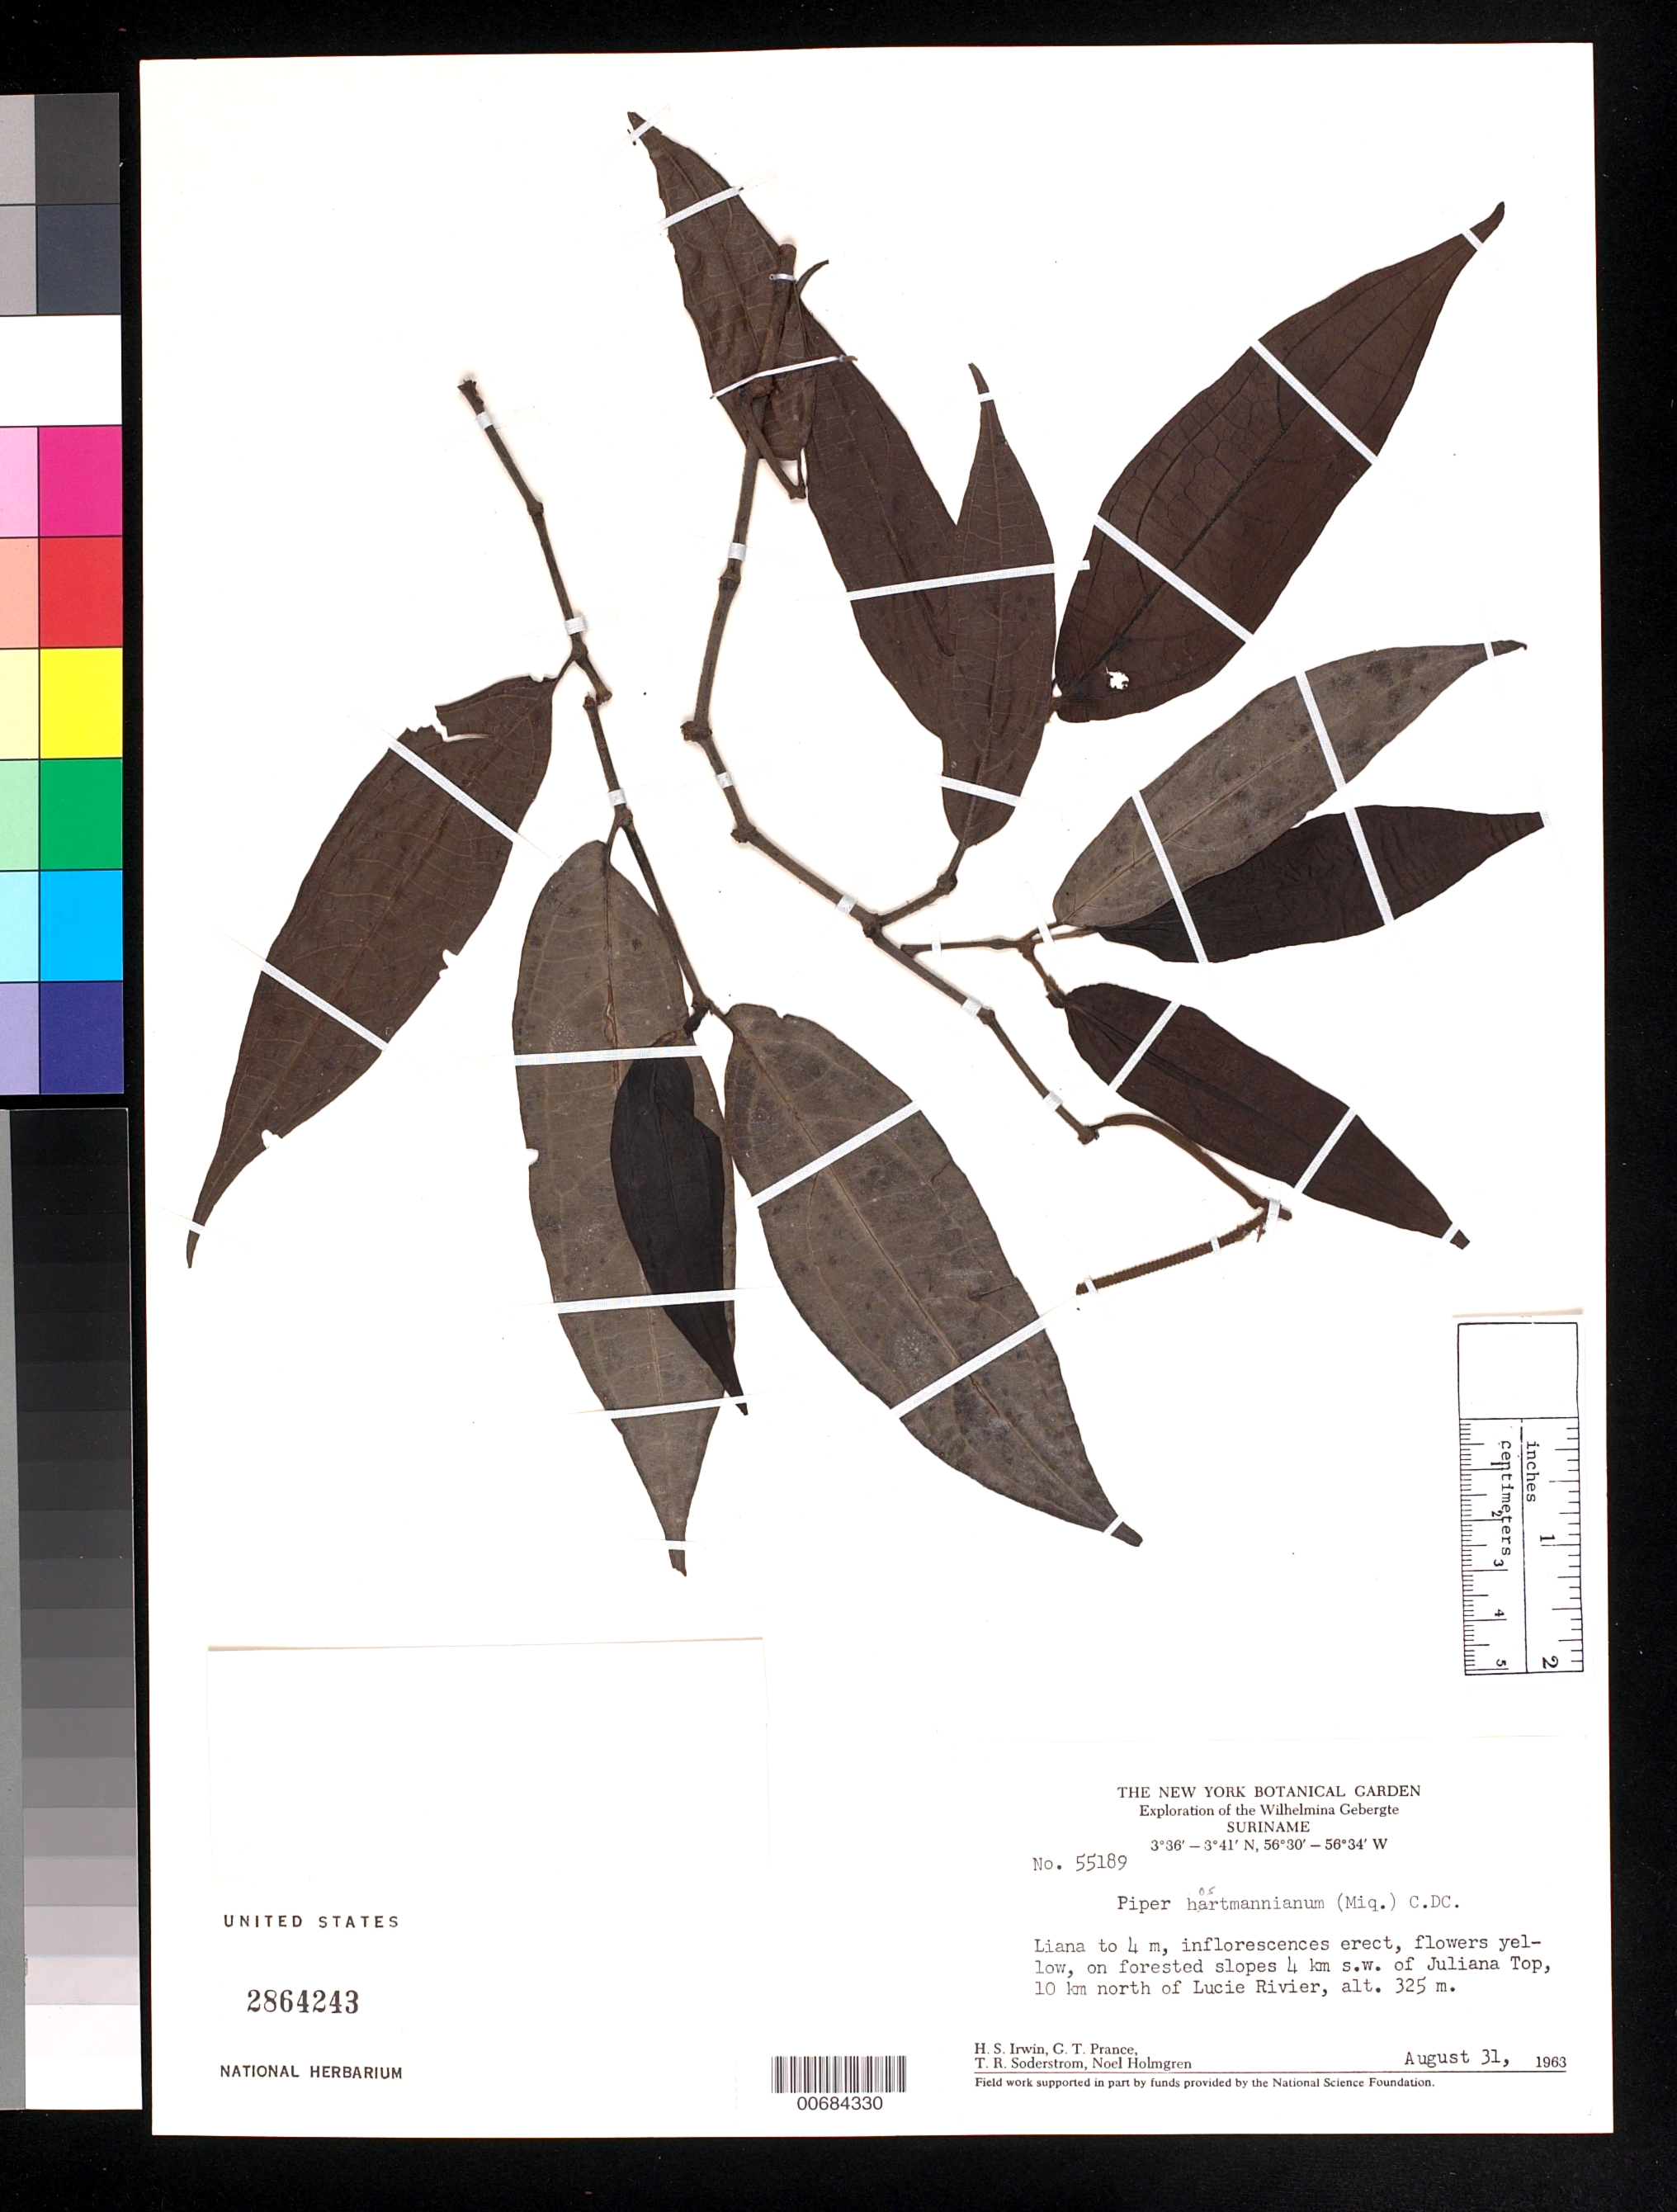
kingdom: Plantae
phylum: Tracheophyta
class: Magnoliopsida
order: Piperales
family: Piperaceae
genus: Piper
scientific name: Piper hostmannianum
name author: (Miq.) C. DC.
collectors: H. Irwin, G. T. Prance, T. R. Soderstrom & N. H. Holmgren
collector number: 55189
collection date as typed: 31-Aug-63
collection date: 1963-08-31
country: Suriname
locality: Juliana Top, 4 km SW of; 10 km N of Lucie River, Wilhelmina Gebergte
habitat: Forested slopes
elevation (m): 325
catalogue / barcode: US 2864243